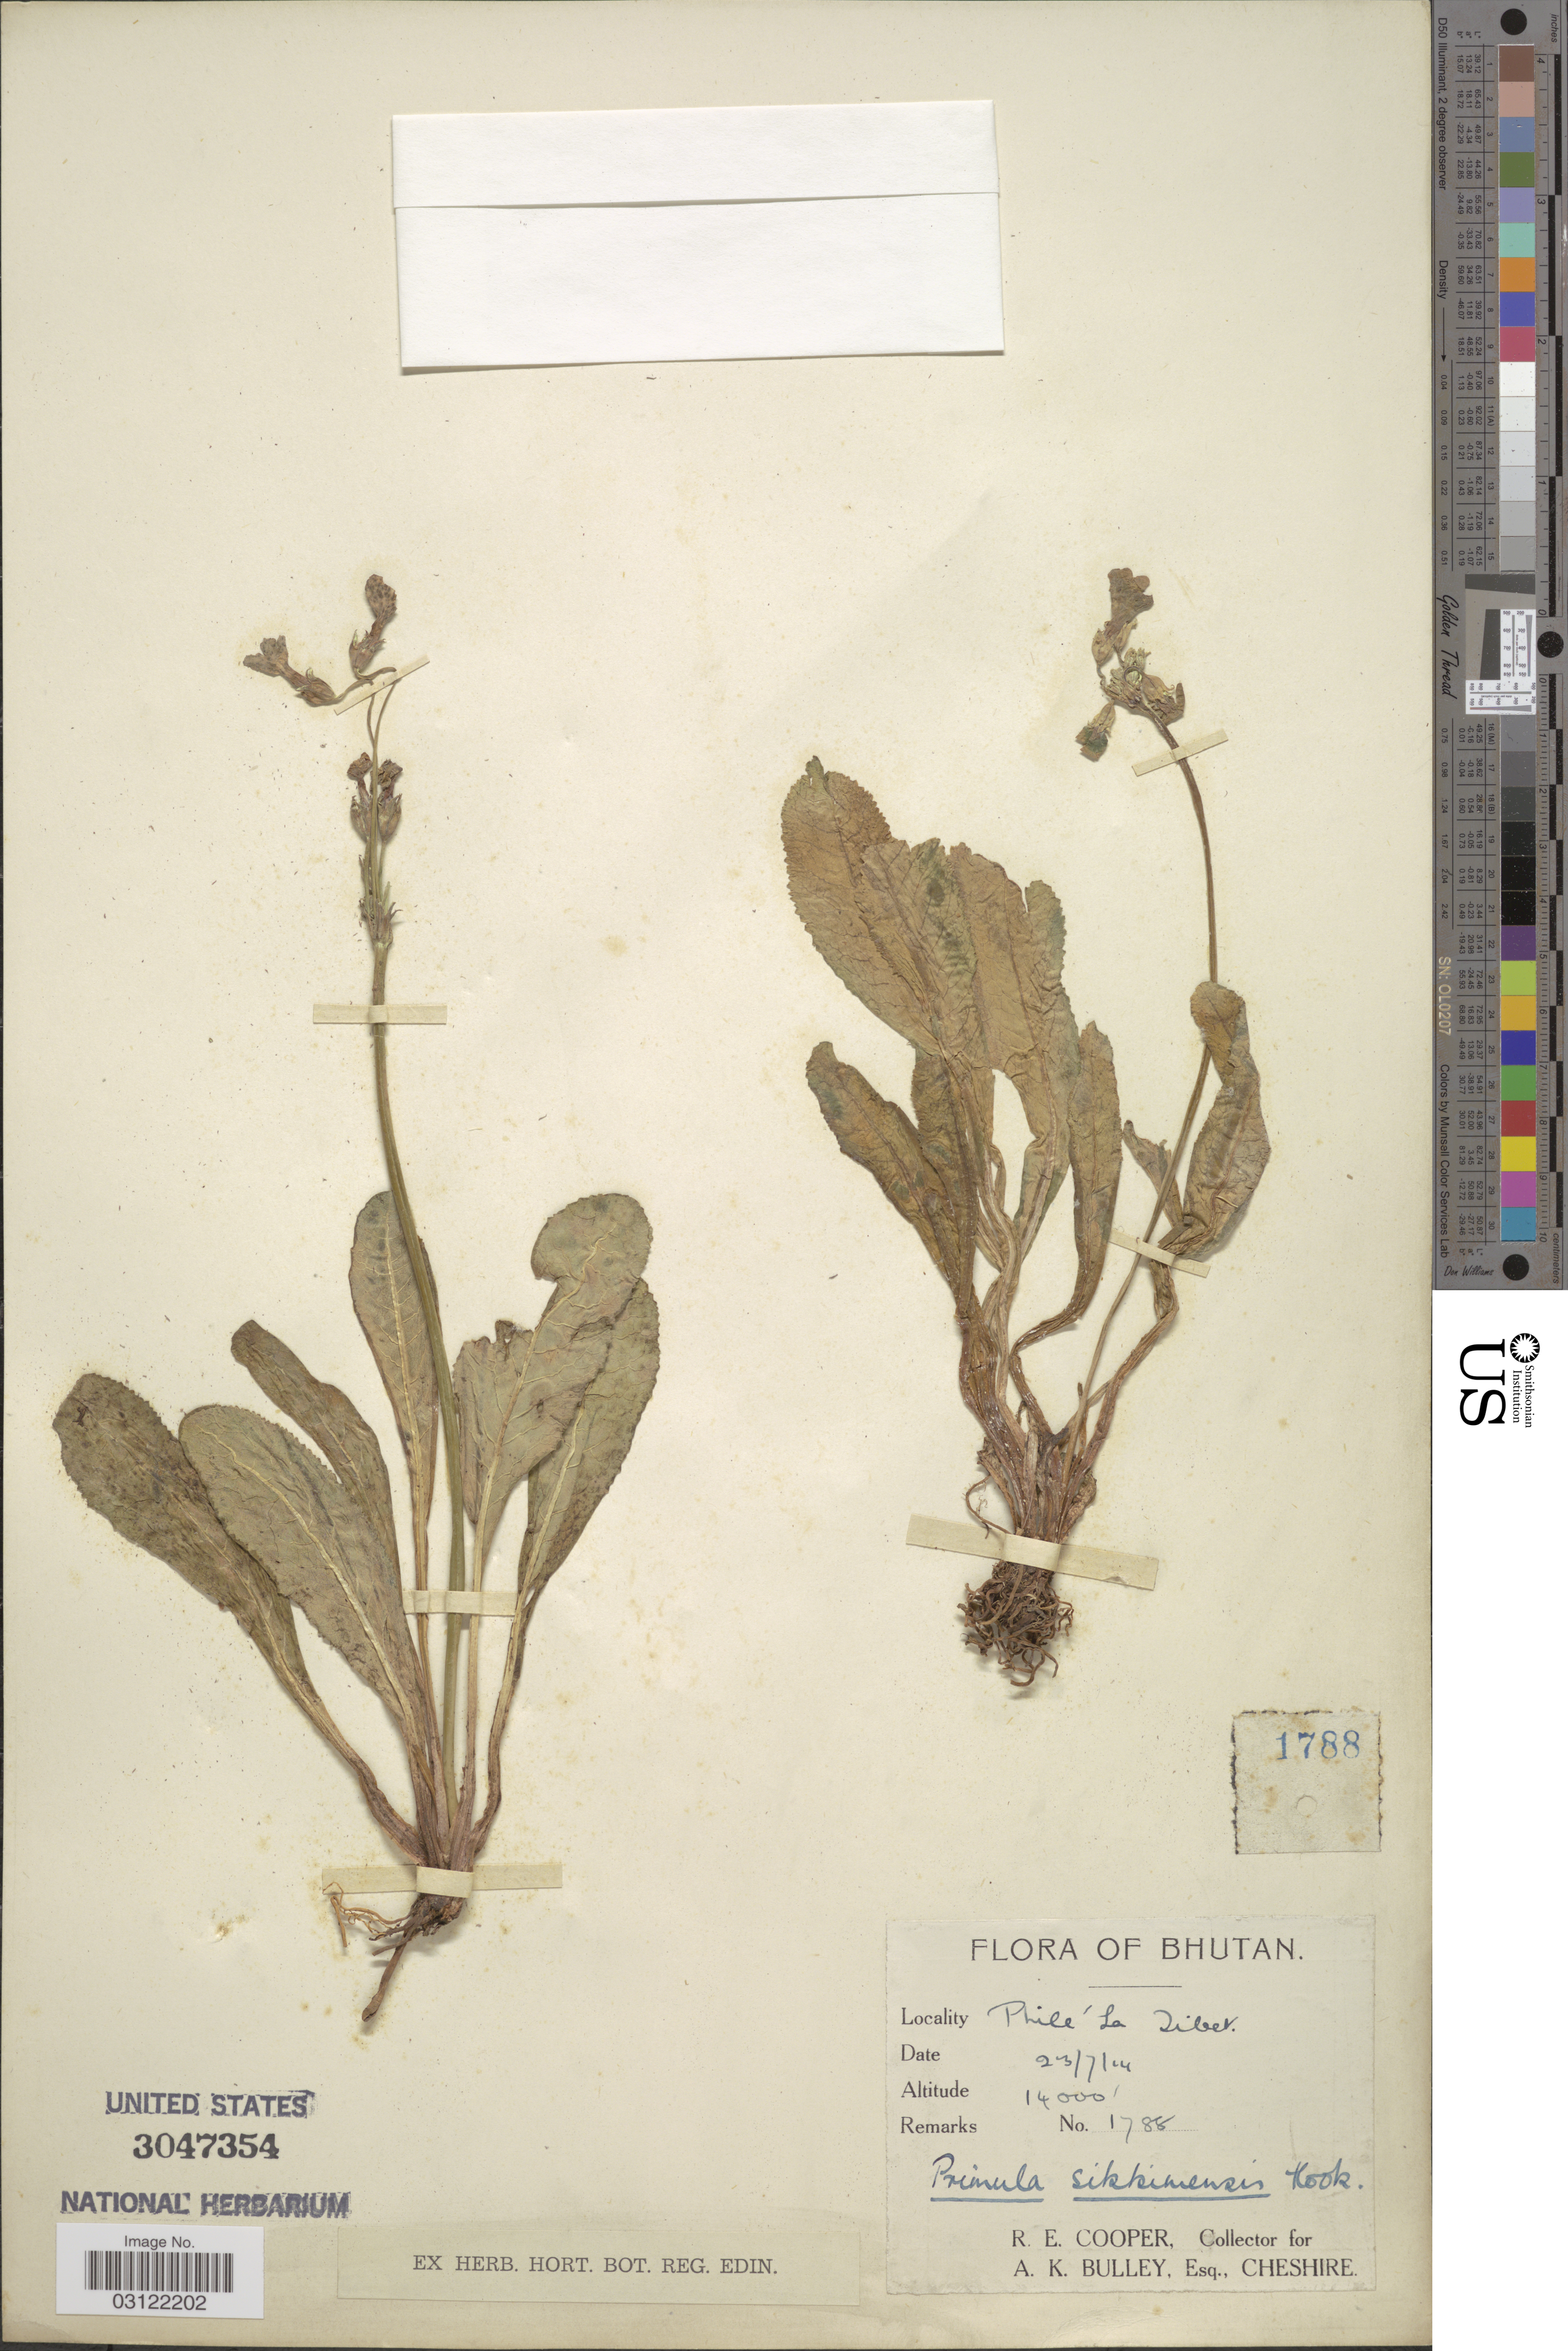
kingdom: Plantae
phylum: Tracheophyta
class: Magnoliopsida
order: Ericales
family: Primulaceae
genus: Primula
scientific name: Primula sikkimensis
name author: Hook.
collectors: R. E. Cooper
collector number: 1788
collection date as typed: Transcribed d/m/y: 23/7/14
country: Bhutan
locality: Philé La Tibet.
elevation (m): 4267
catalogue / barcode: US 3047354